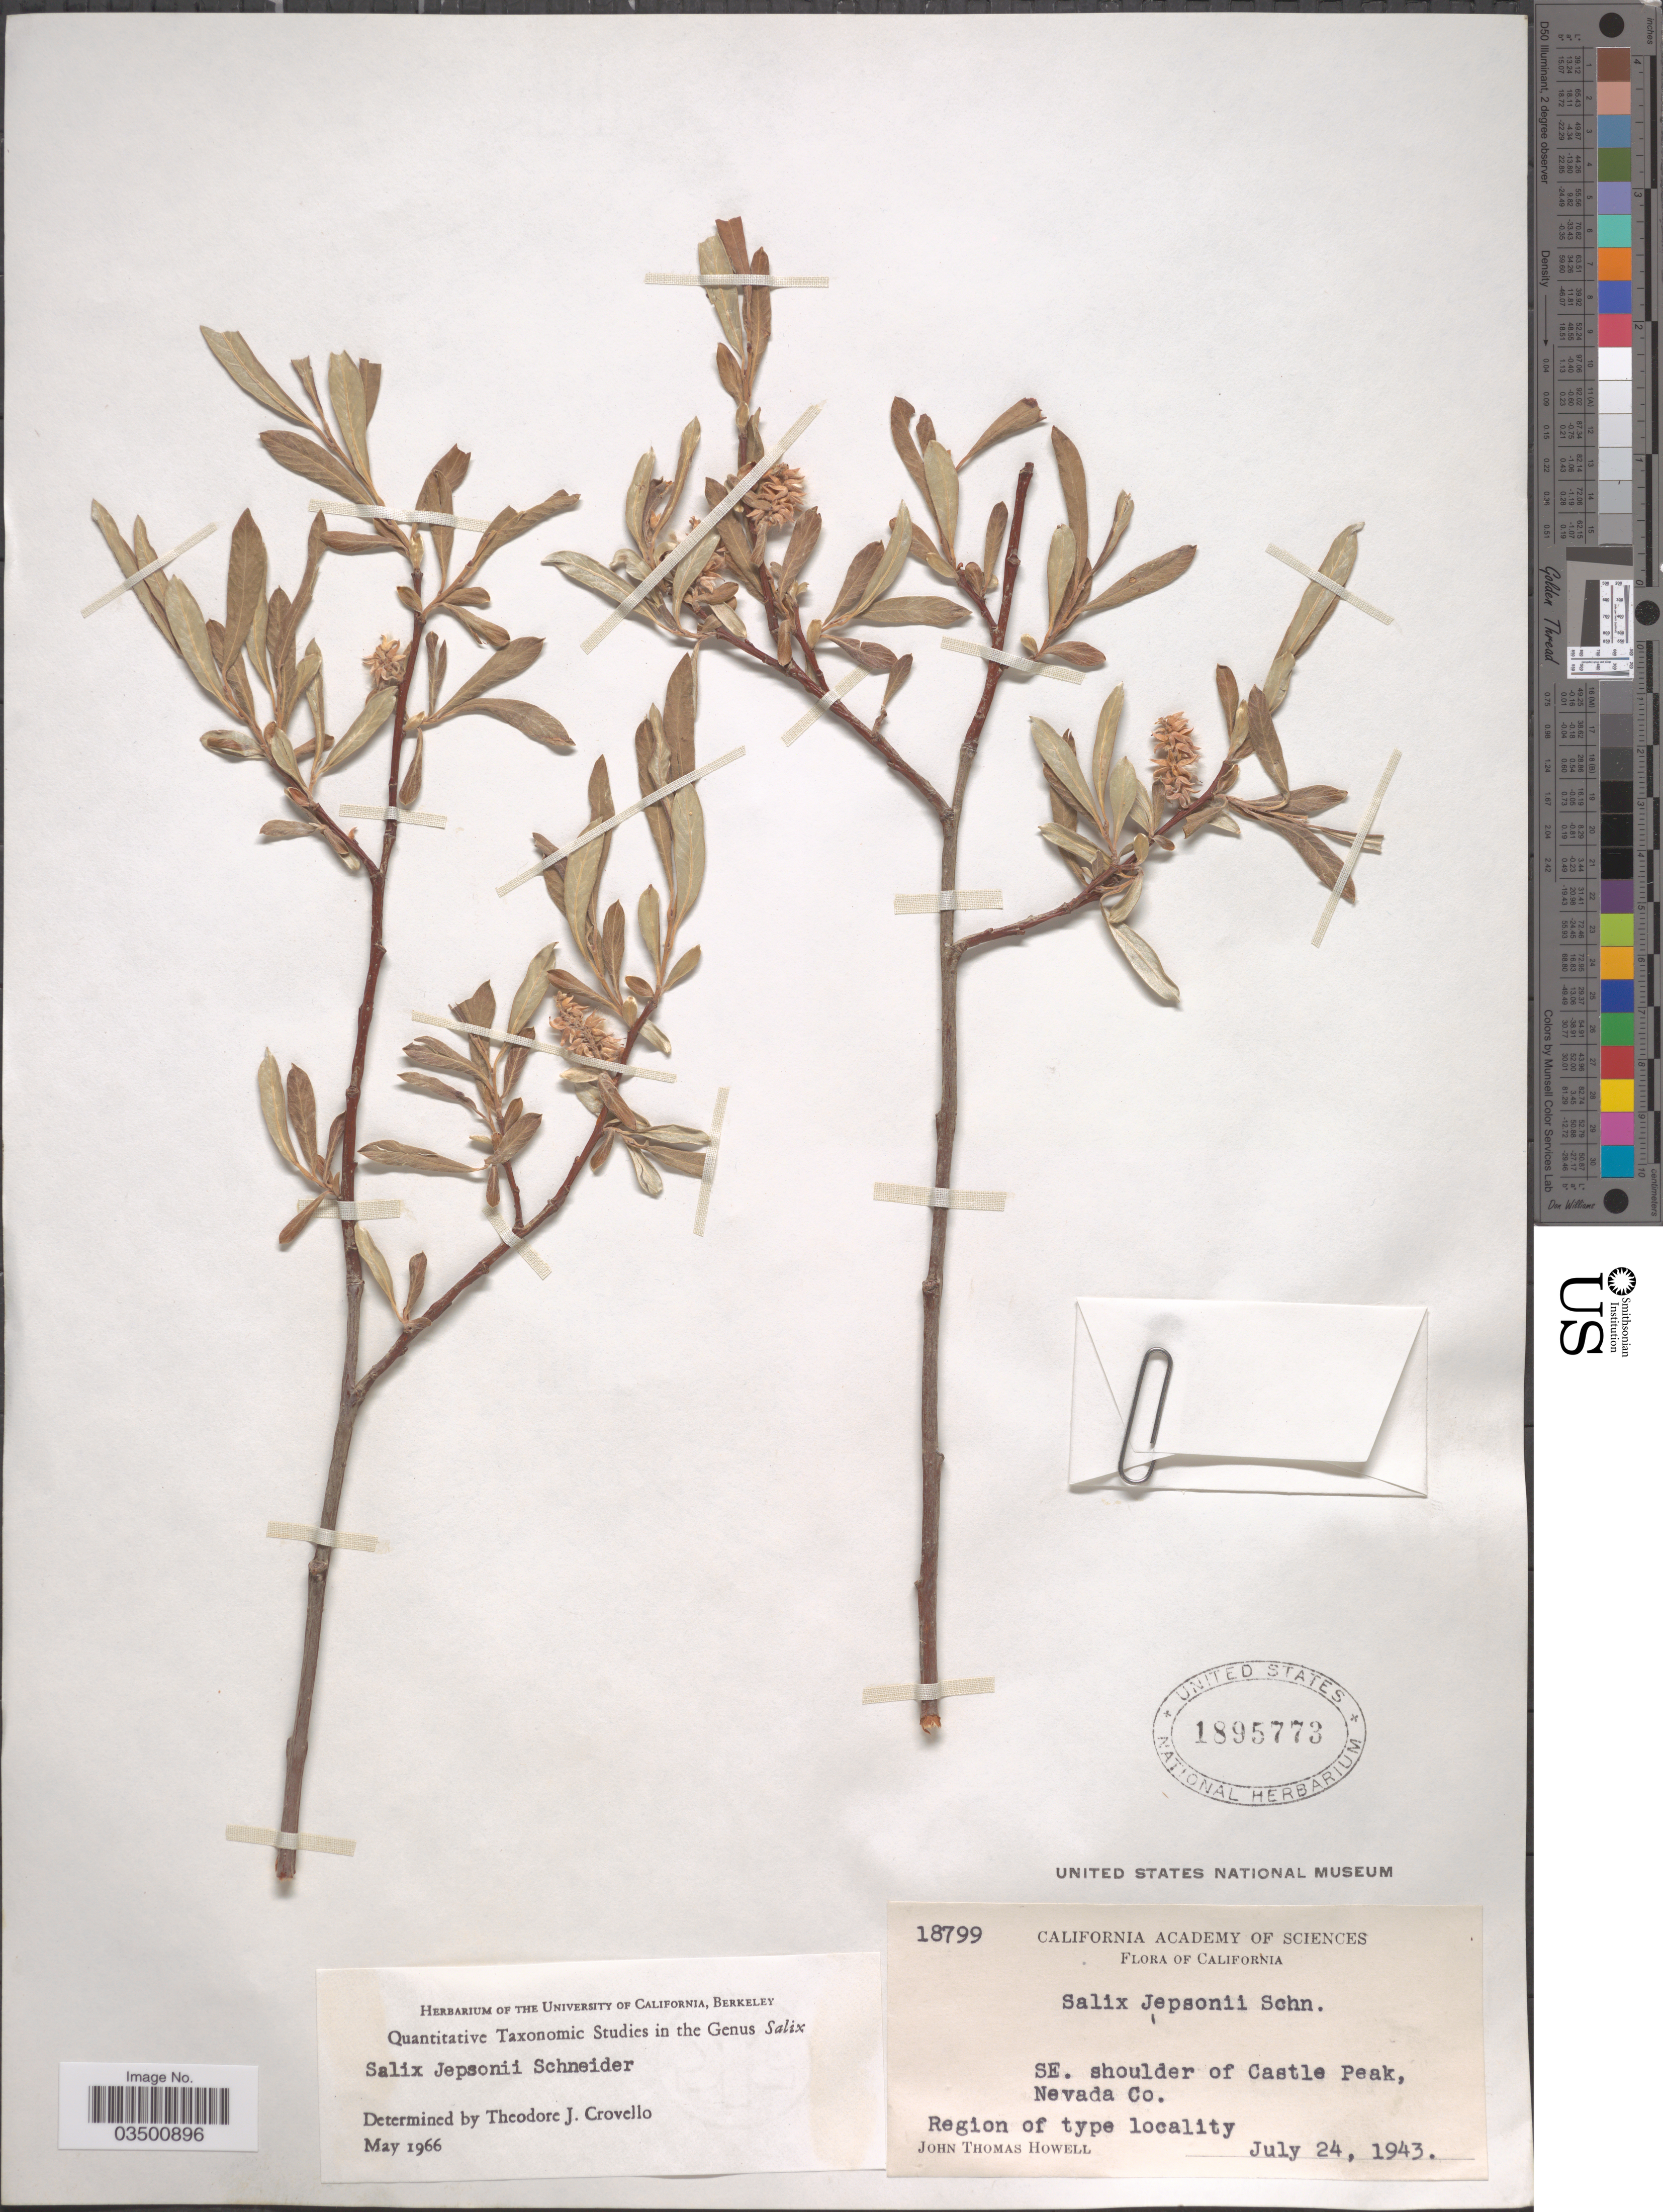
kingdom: Plantae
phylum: Tracheophyta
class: Magnoliopsida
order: Malpighiales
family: Salicaceae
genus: Salix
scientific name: Salix jepsonii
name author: C.K. Schneid.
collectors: J. T. Howell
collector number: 18799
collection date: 1943-07-24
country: United States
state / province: California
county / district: Nevada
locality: SE. shoulder of Castle Peak, Nevada Co.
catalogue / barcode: US 1895773